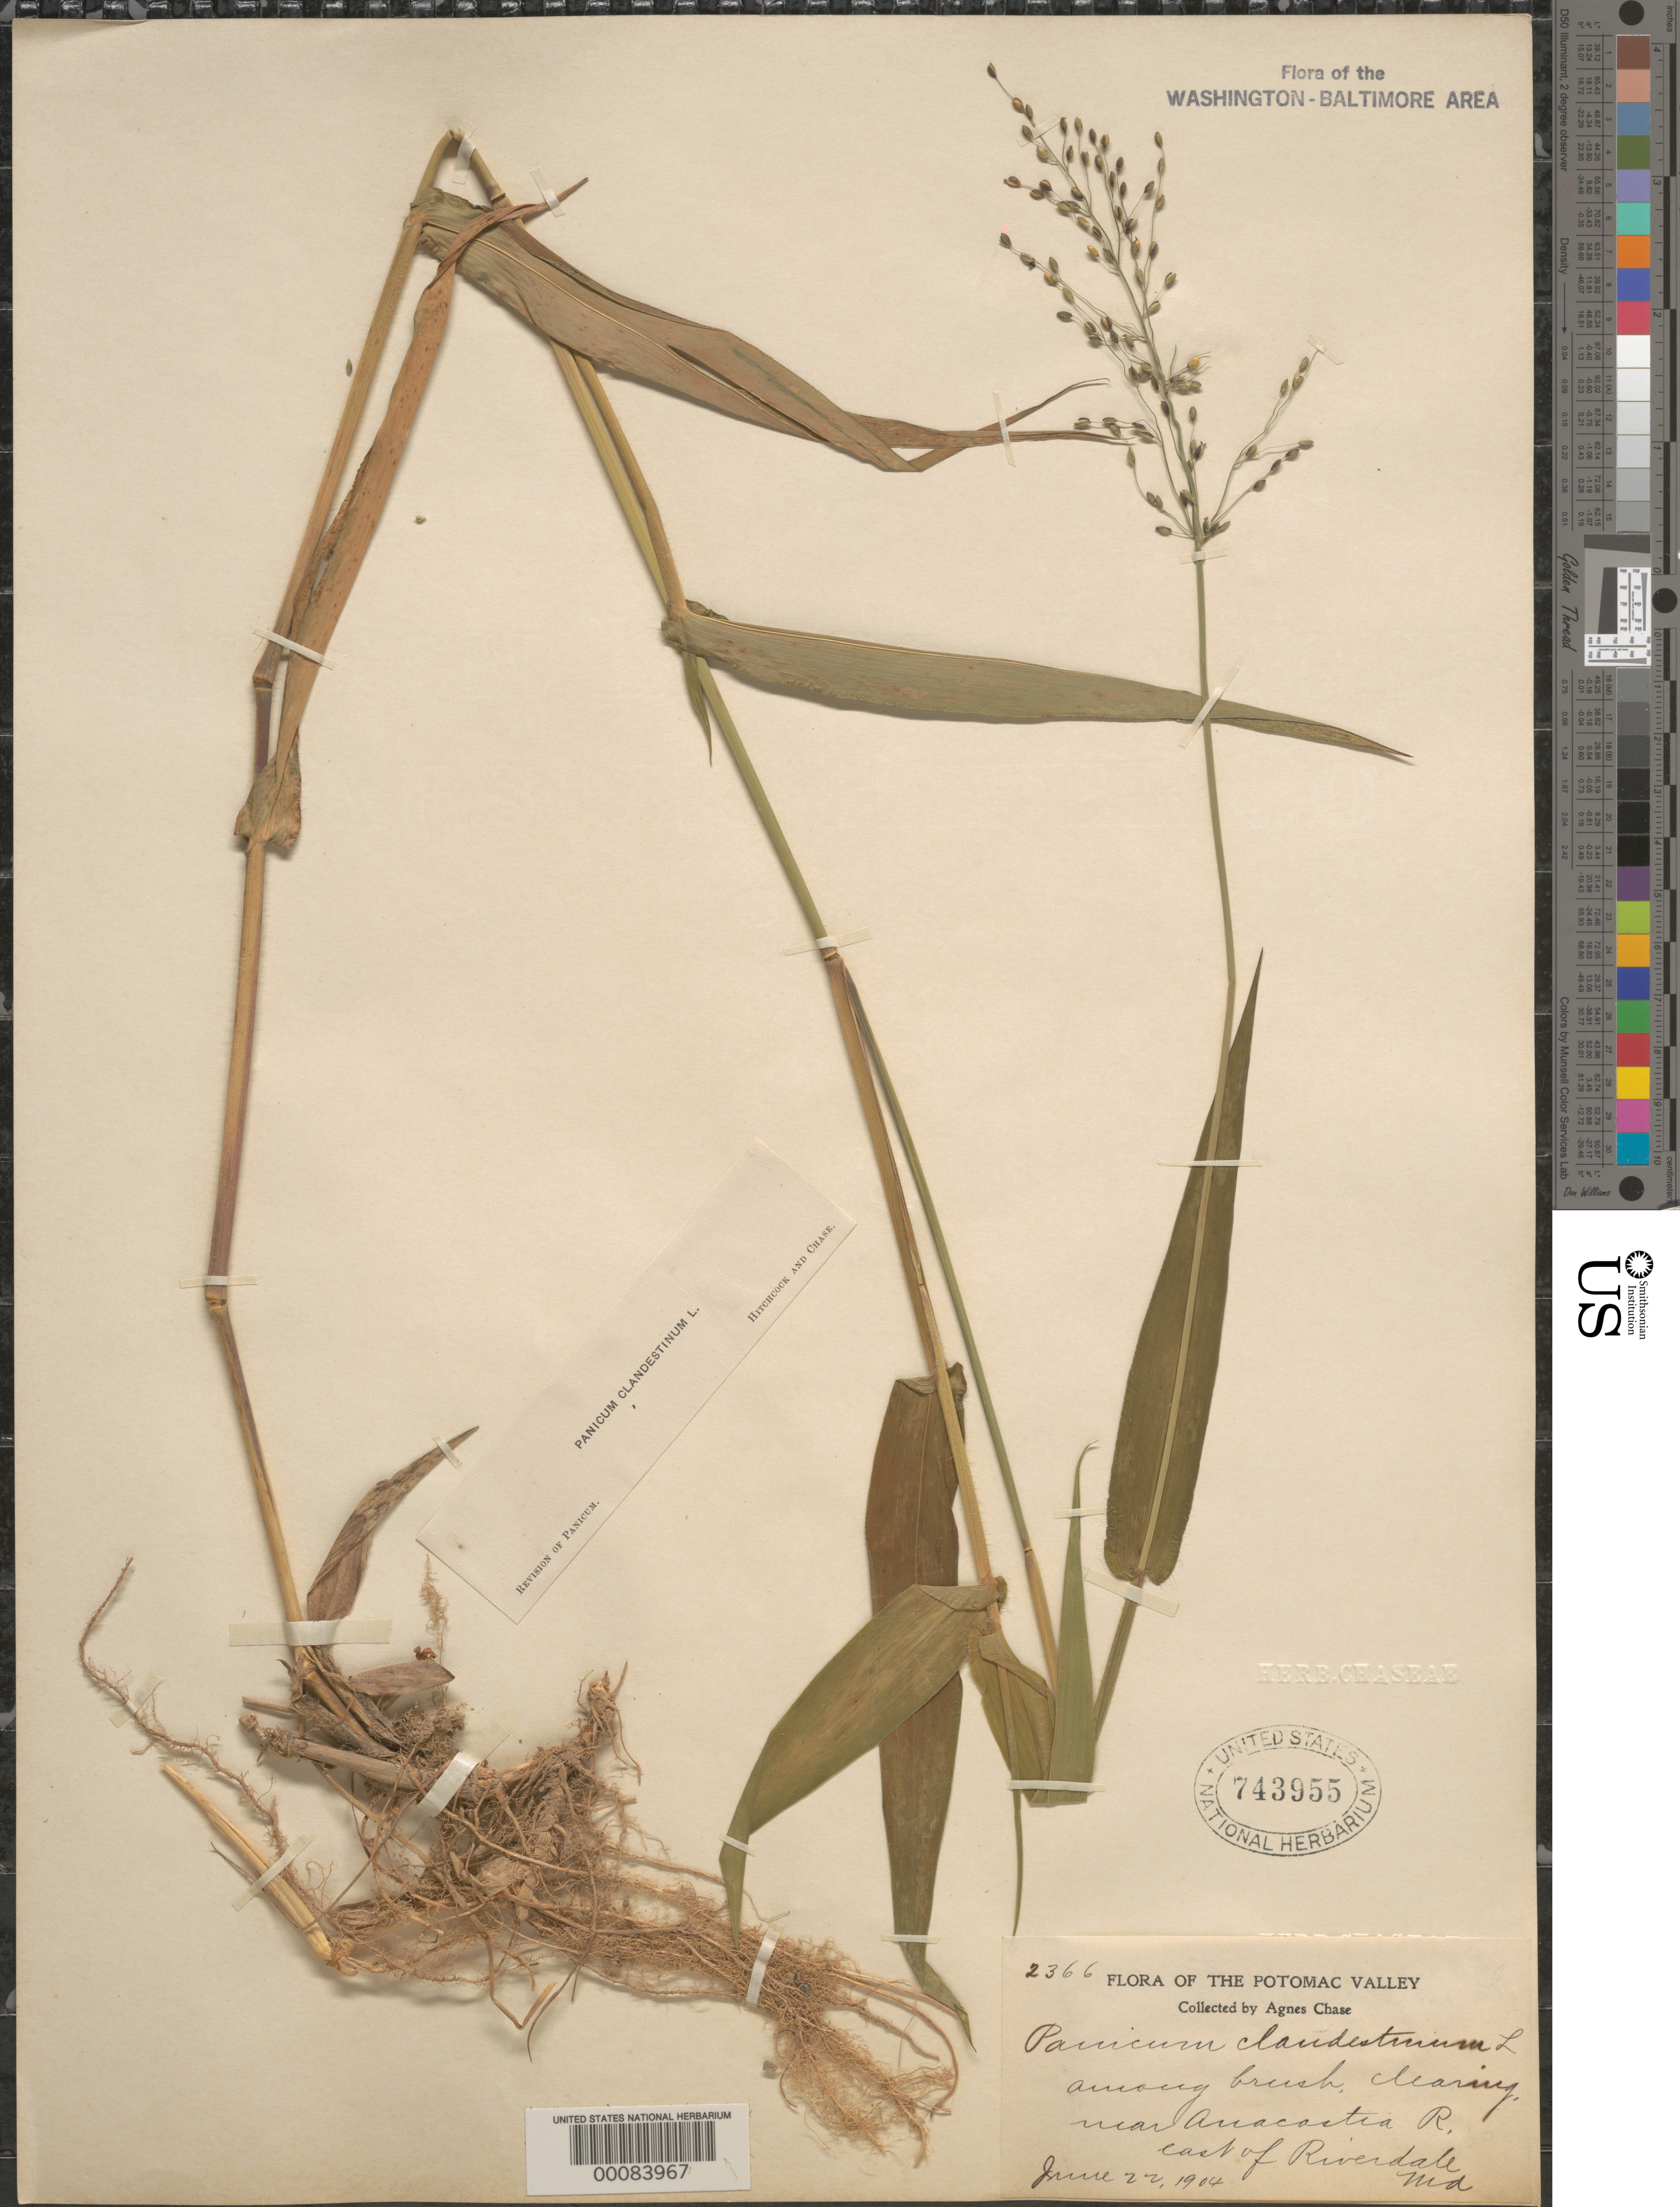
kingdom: Plantae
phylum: Tracheophyta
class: Liliopsida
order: Poales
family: Poaceae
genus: Dichanthelium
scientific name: Dichanthelium clandestinum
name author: (L.) Gould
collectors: A. Chase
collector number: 2366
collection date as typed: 22 Jun 1904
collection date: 1904-06-22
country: United States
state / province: Maryland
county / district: Prince George's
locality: E of Riverdale, near Anacostia River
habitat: Among brush, clearing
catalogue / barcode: US 743955